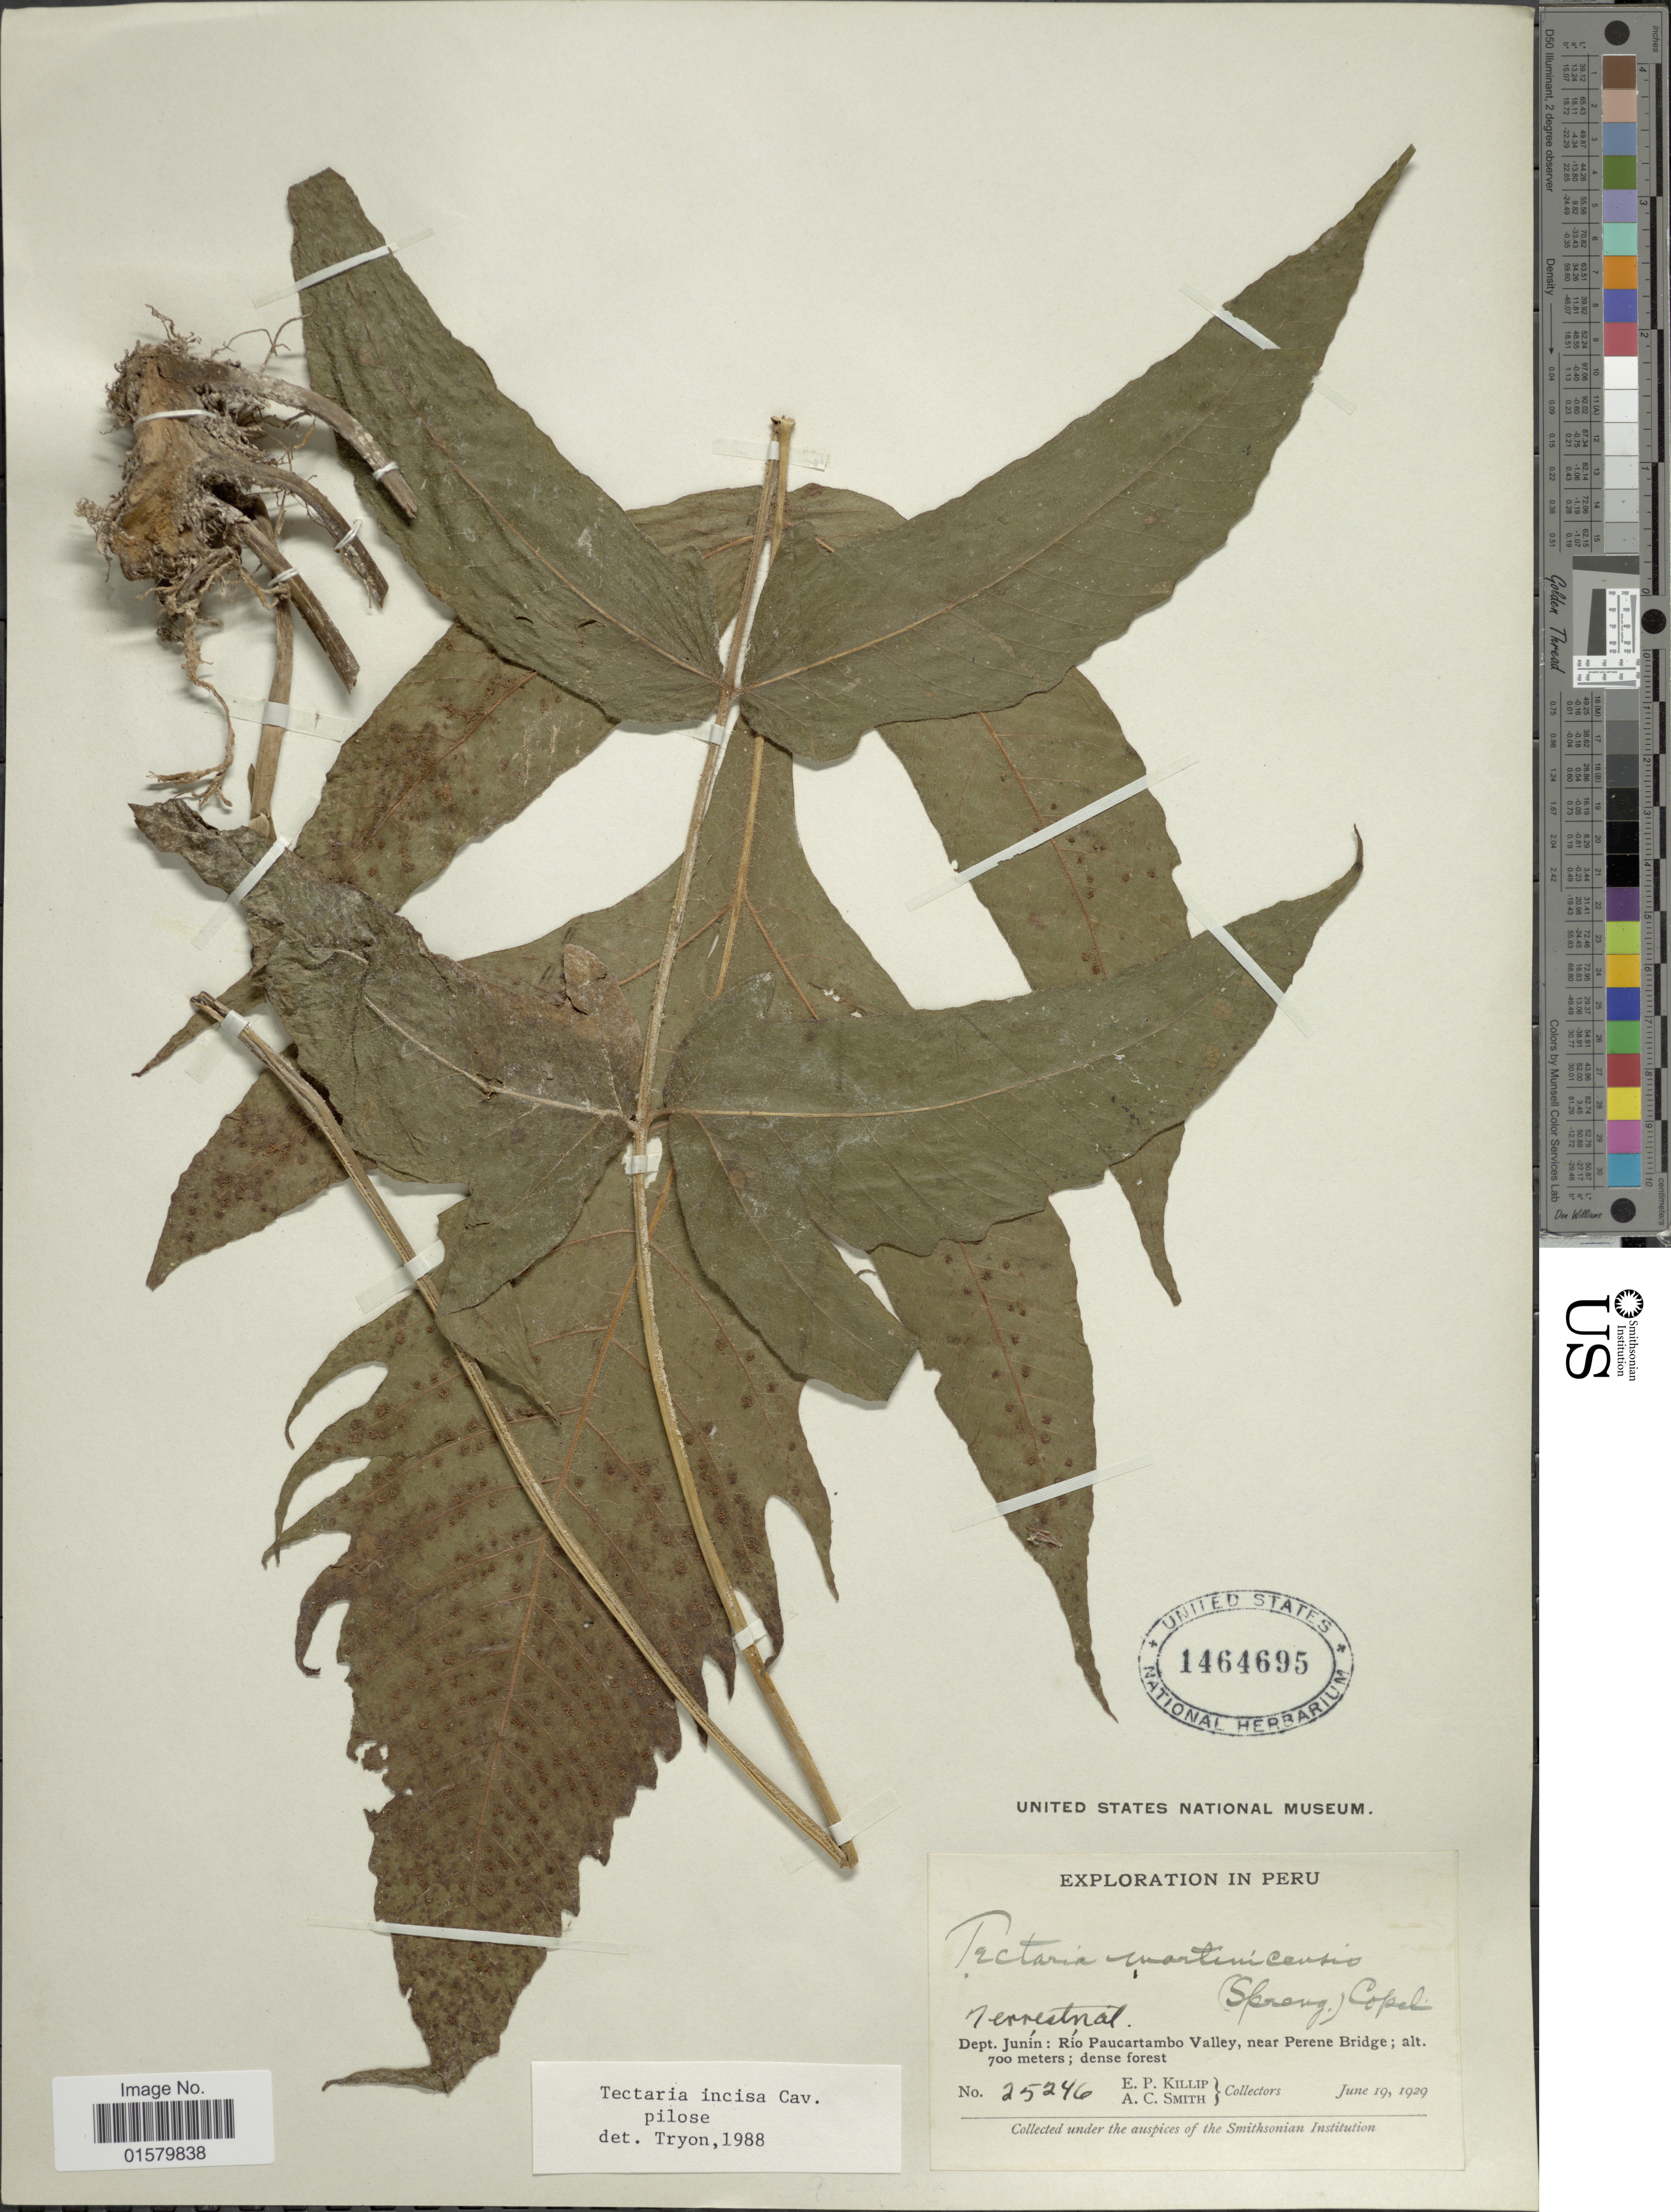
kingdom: Plantae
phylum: Tracheophyta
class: Polypodiopsida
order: Polypodiales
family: Tectariaceae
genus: Tectaria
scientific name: Tectaria pilosa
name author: (Fée) Maxon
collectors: E. P. Killip & A. C. Smith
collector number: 25246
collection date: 1929-06-19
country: Peru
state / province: Junín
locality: Dept. Junin: Rio Paucartambo Valley, near Perene Bridge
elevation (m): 700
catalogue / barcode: US 1464695